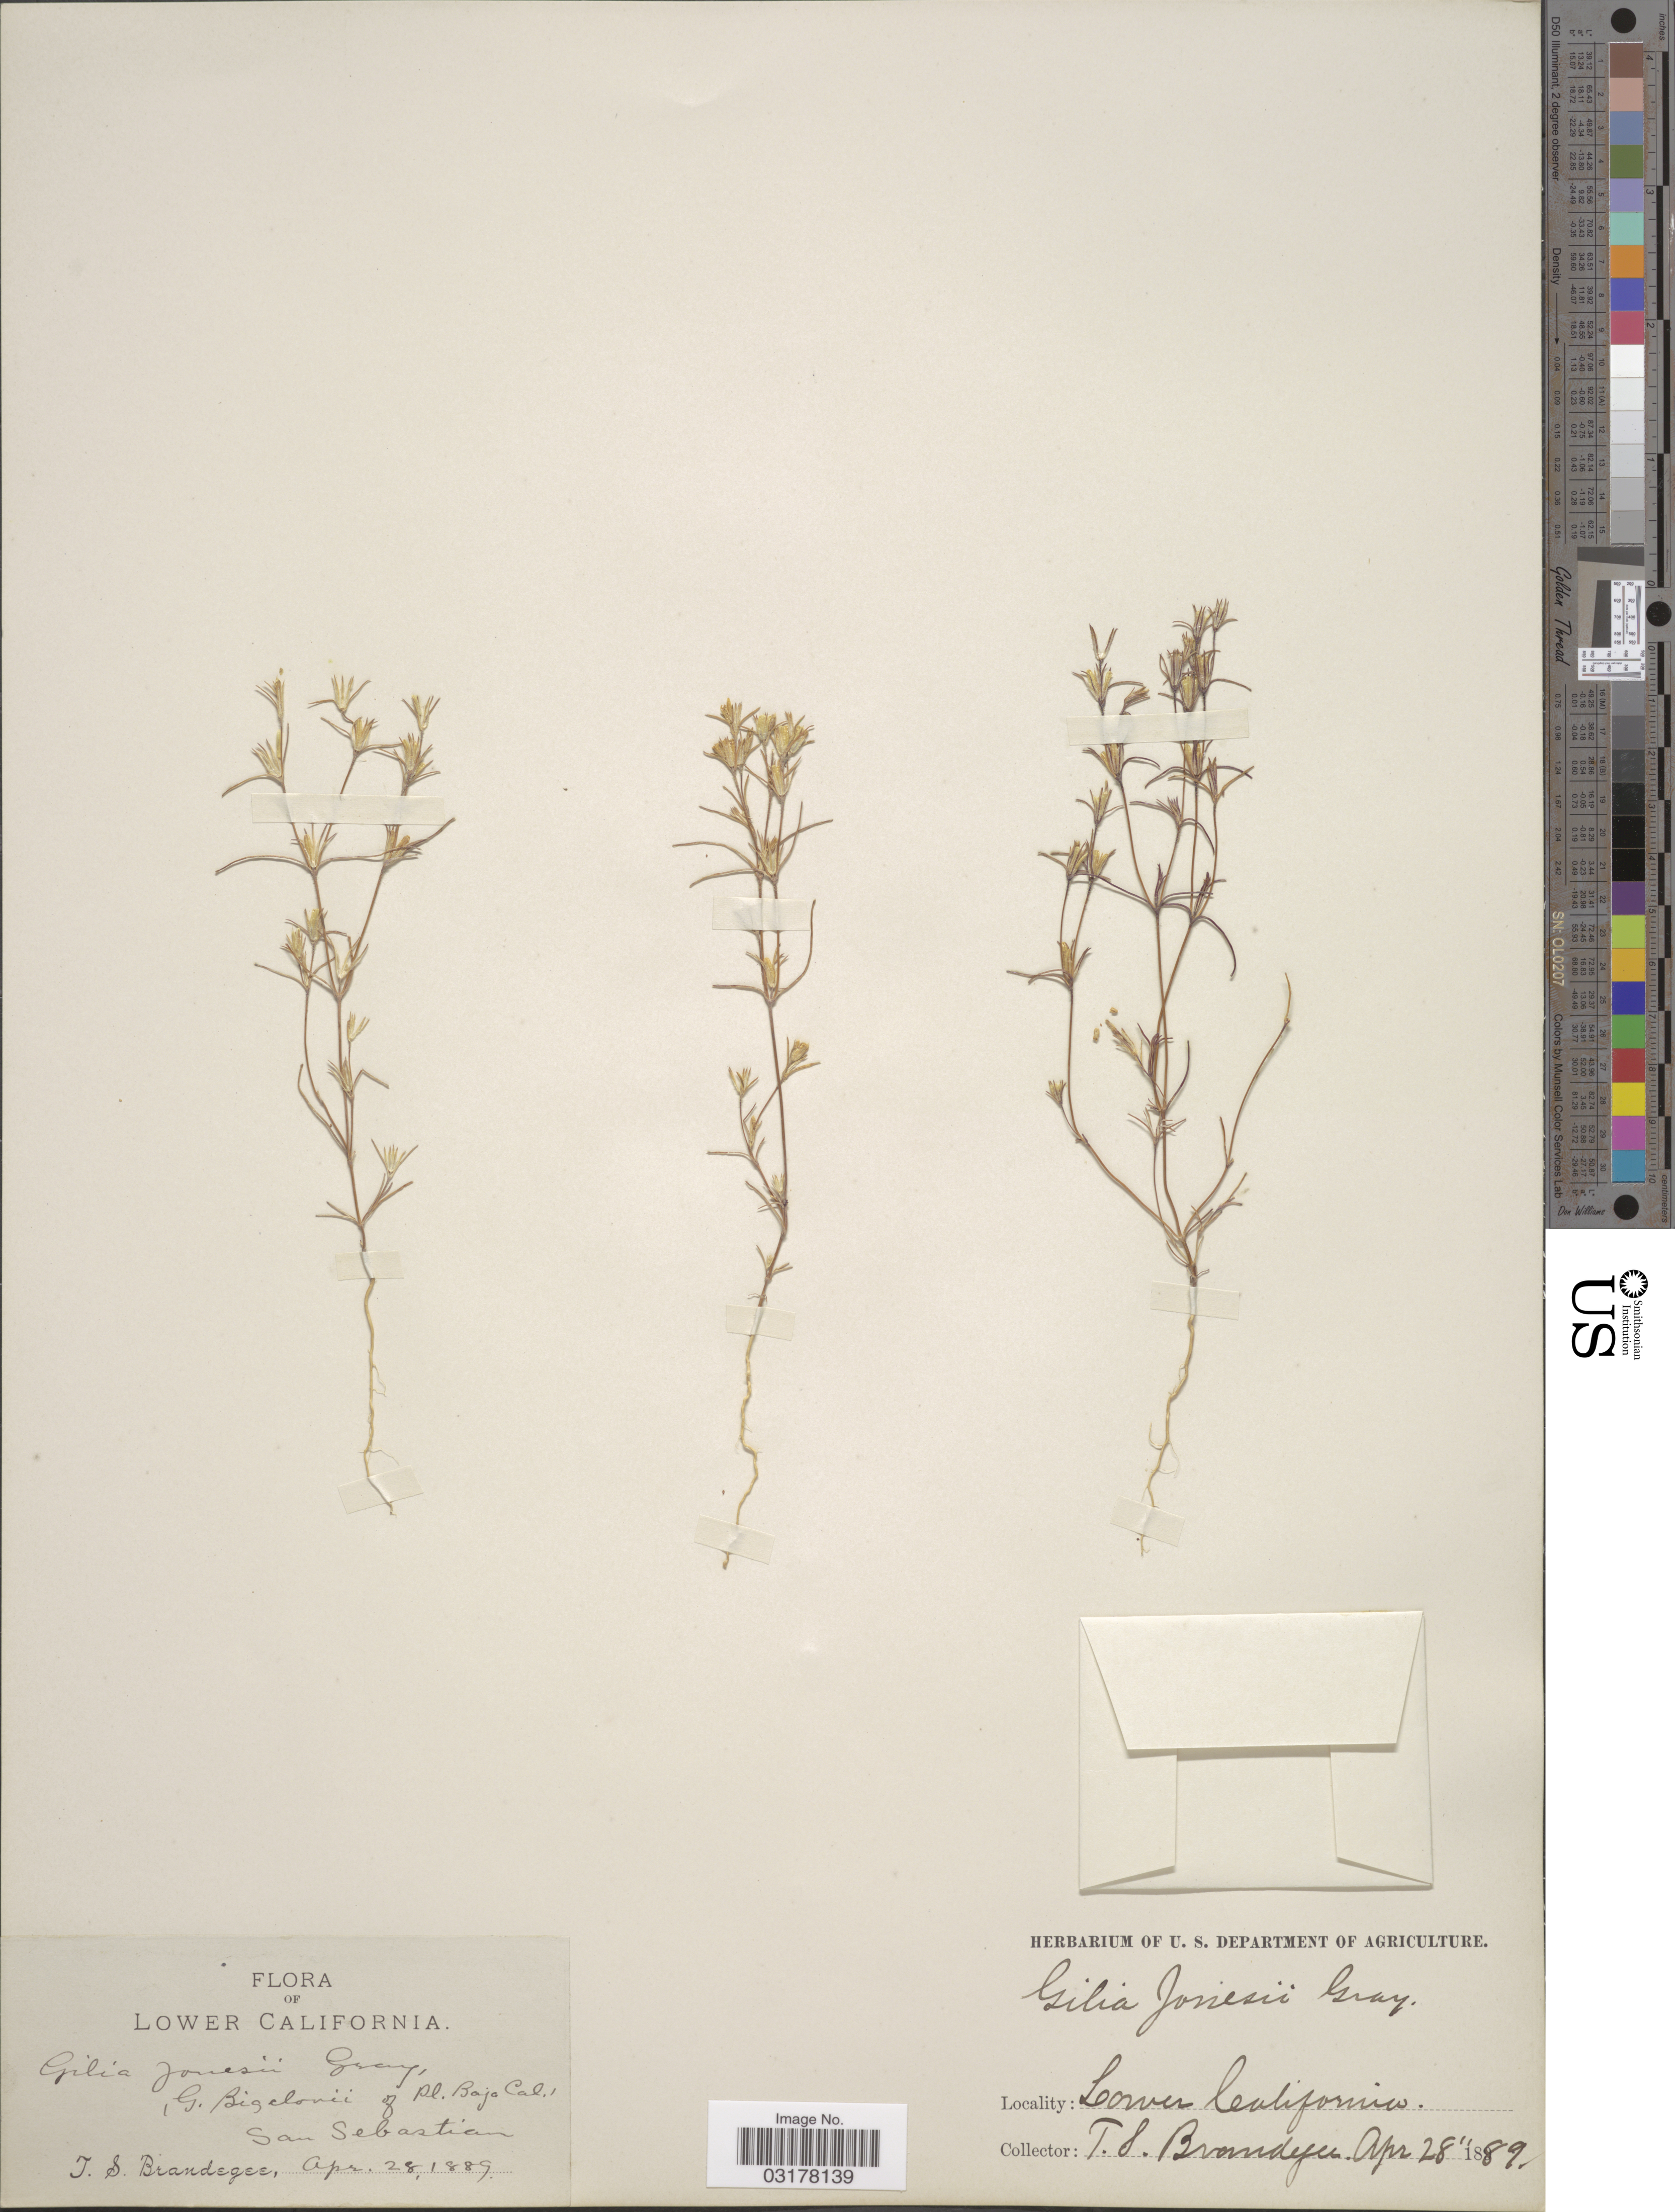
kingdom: Plantae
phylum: Tracheophyta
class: Magnoliopsida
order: Ericales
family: Polemoniaceae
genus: Linanthus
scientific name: Linanthus jonesii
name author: (A. Gray) Greene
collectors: T. S. Brandegee (herbarium)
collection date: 1889-04-28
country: Mexico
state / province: Baja California Sur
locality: Lower California. San Sebastian.